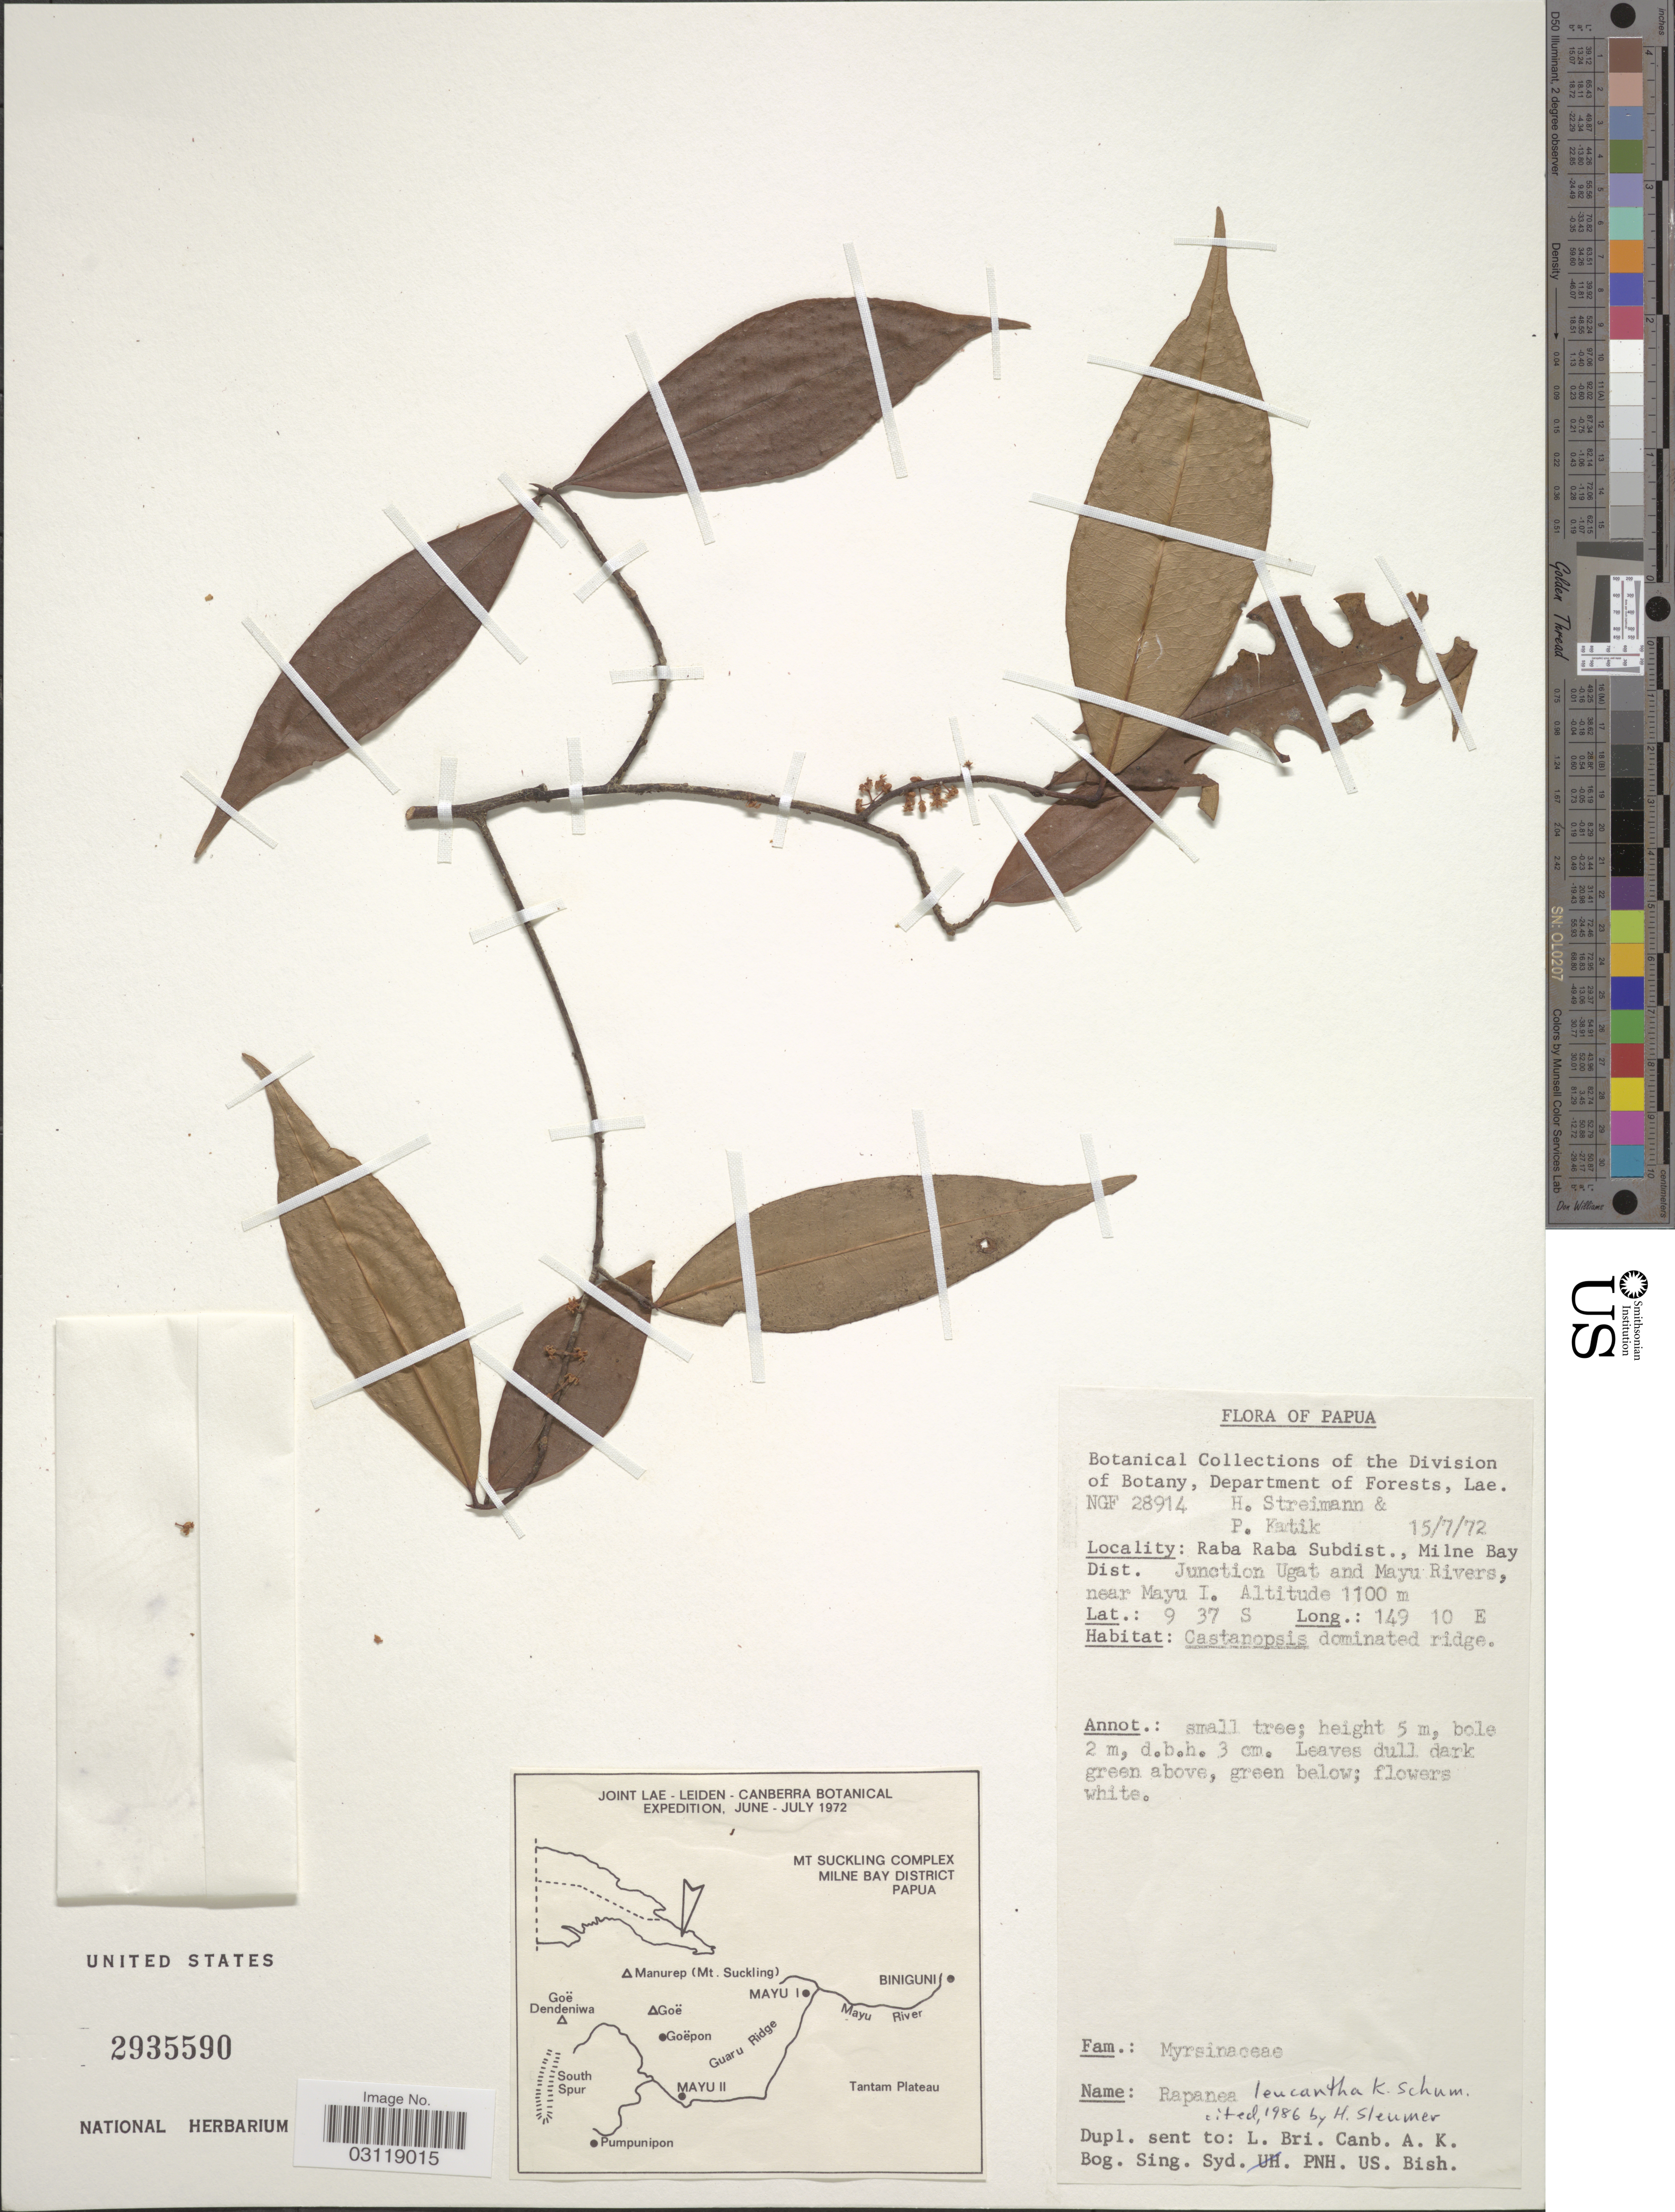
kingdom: Plantae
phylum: Tracheophyta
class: Magnoliopsida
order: Ericales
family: Primulaceae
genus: Rapanea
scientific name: Rapanea leucantha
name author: K. Schum.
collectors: H. Streimann & P. Katik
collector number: NGF28914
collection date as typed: Transcribed d/m/y: 15/7/72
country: Papua New Guinea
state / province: Milne Bay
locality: Papua. Raba Raba Subdist. Junction Ugat and Mayu Rivers, near Mayu I.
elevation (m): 1100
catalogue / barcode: US 2935590